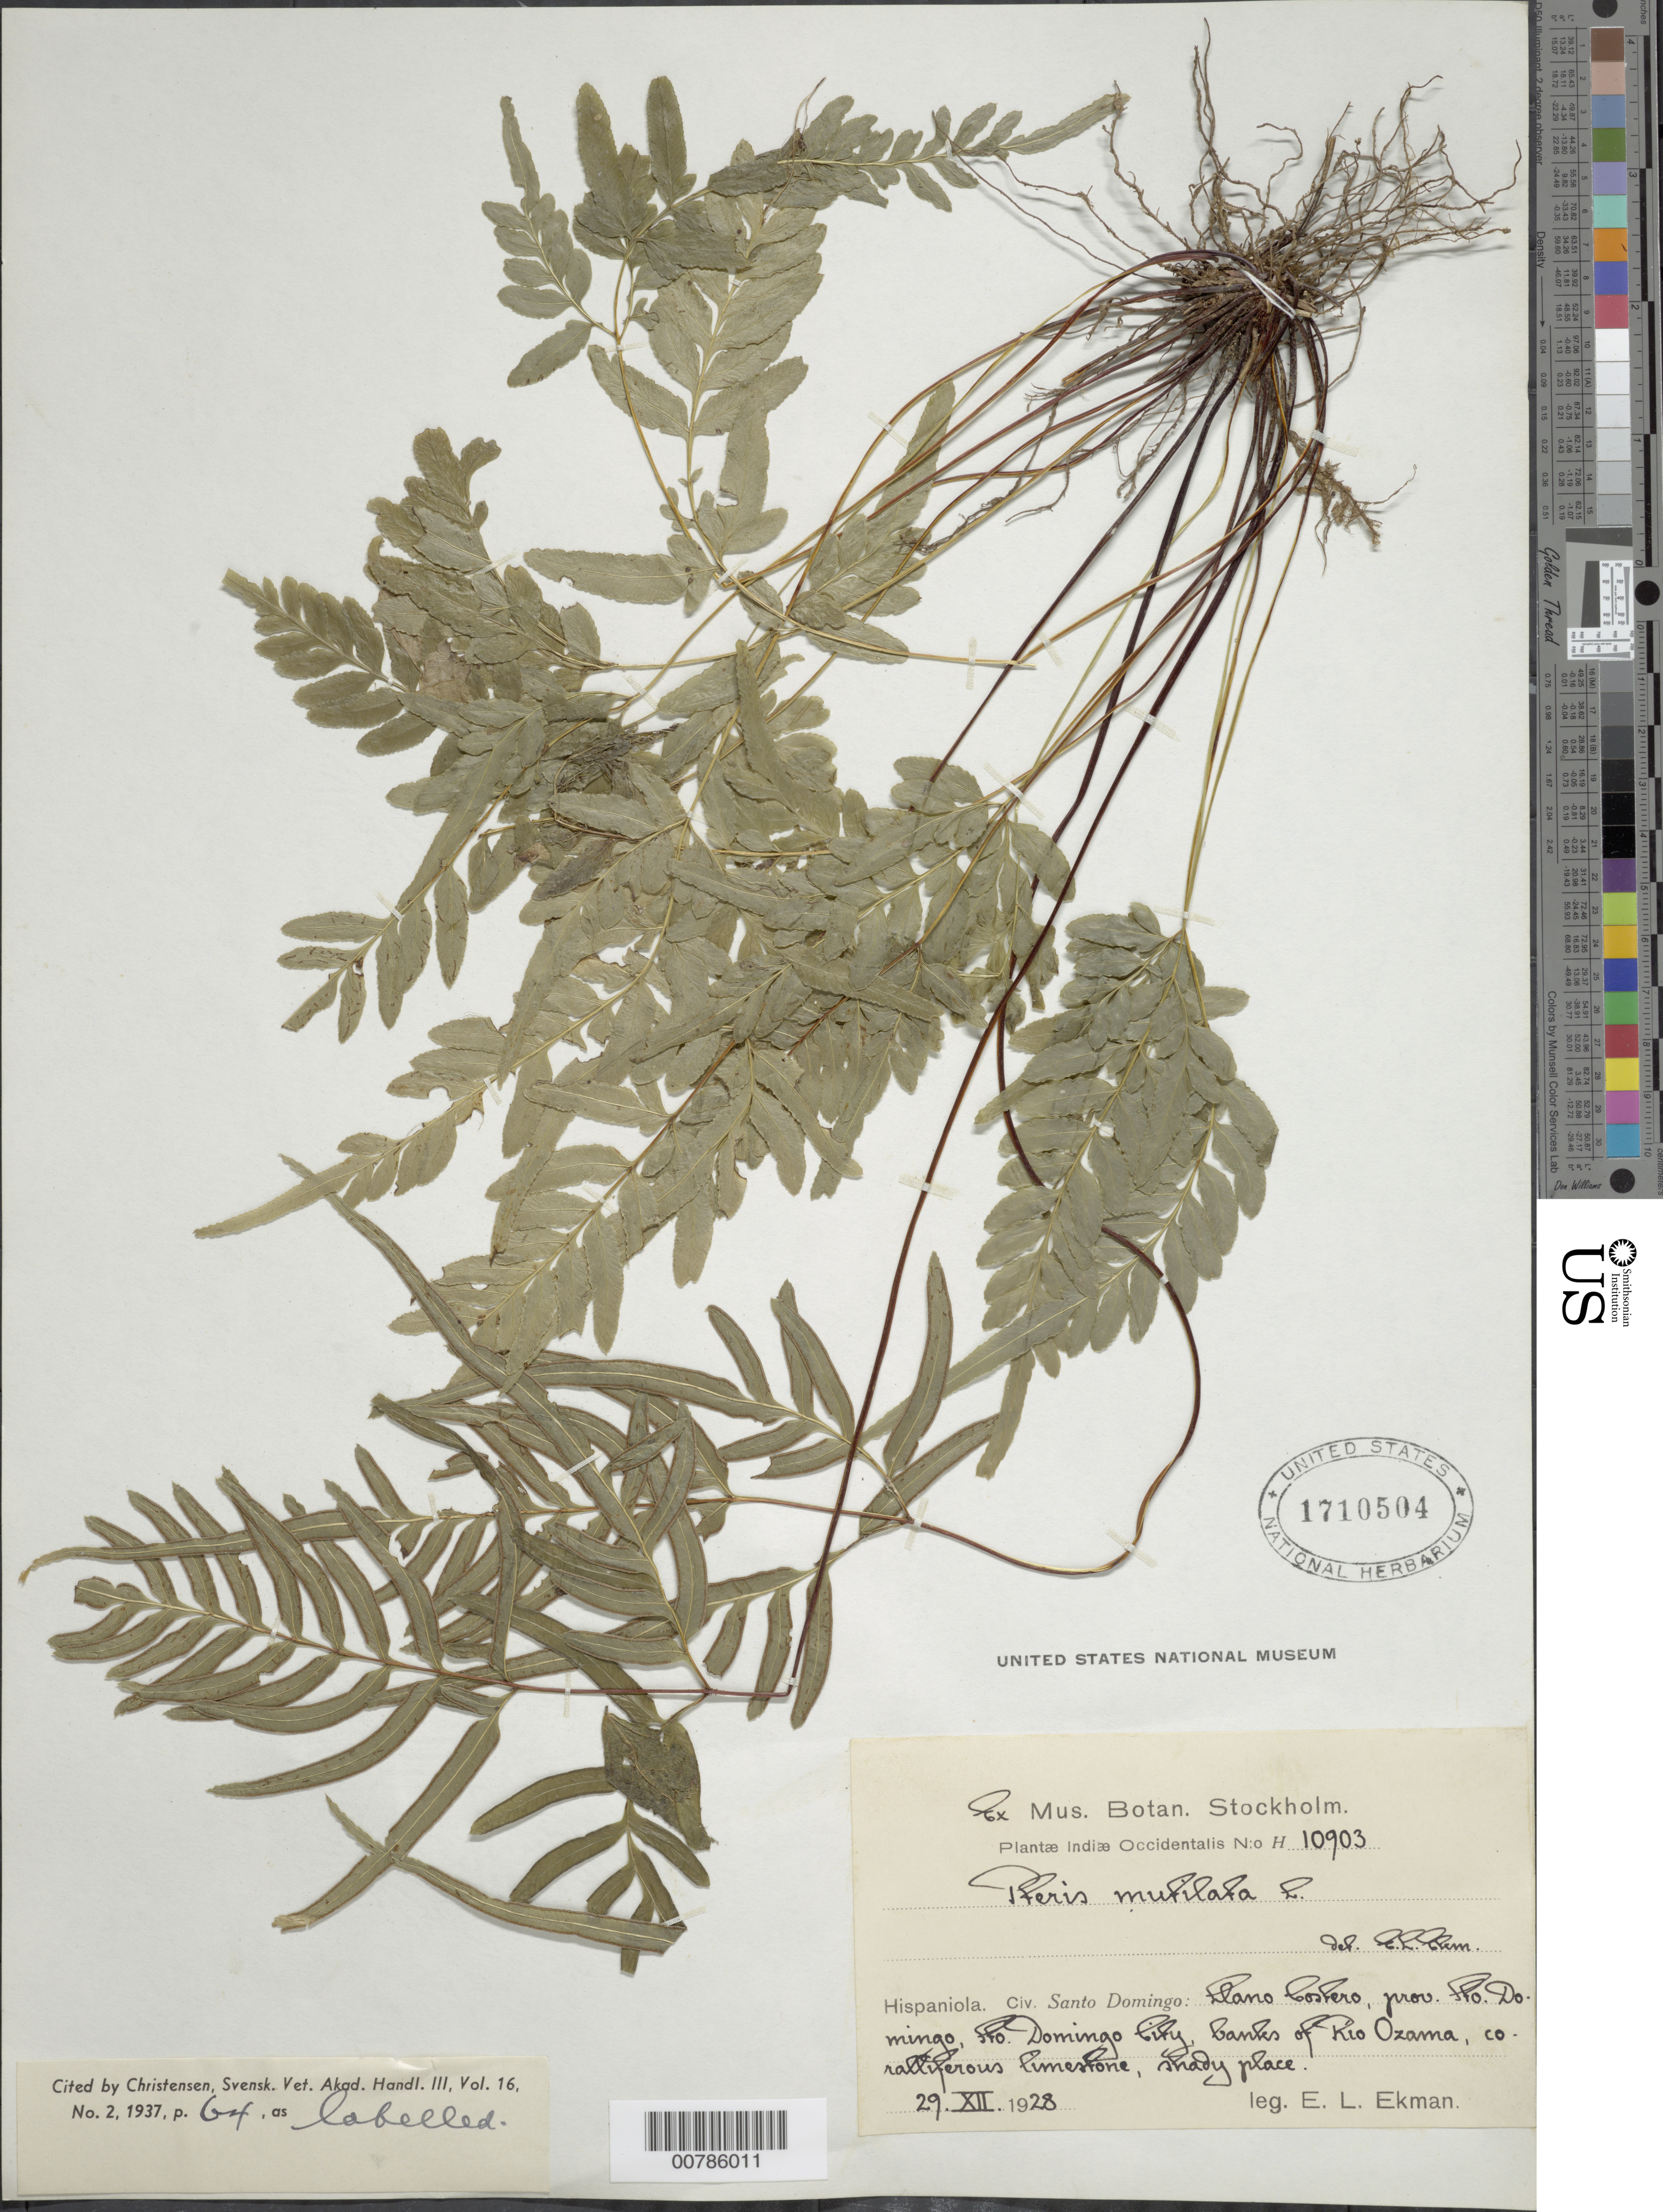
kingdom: Plantae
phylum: Tracheophyta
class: Polypodiopsida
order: Polypodiales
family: Pteridaceae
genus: Pteris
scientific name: Pteris mutilata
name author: L.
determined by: Christensen, C. F. A.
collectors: E. L. Ekman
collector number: H 10903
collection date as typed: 29 Dec 1928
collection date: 1928-12-29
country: Dominican Republic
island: Hispaniola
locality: Llano Costero, Santo Domingo City, banks of Río Ozama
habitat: Coralliferous limestone, shady place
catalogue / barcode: US 1710504